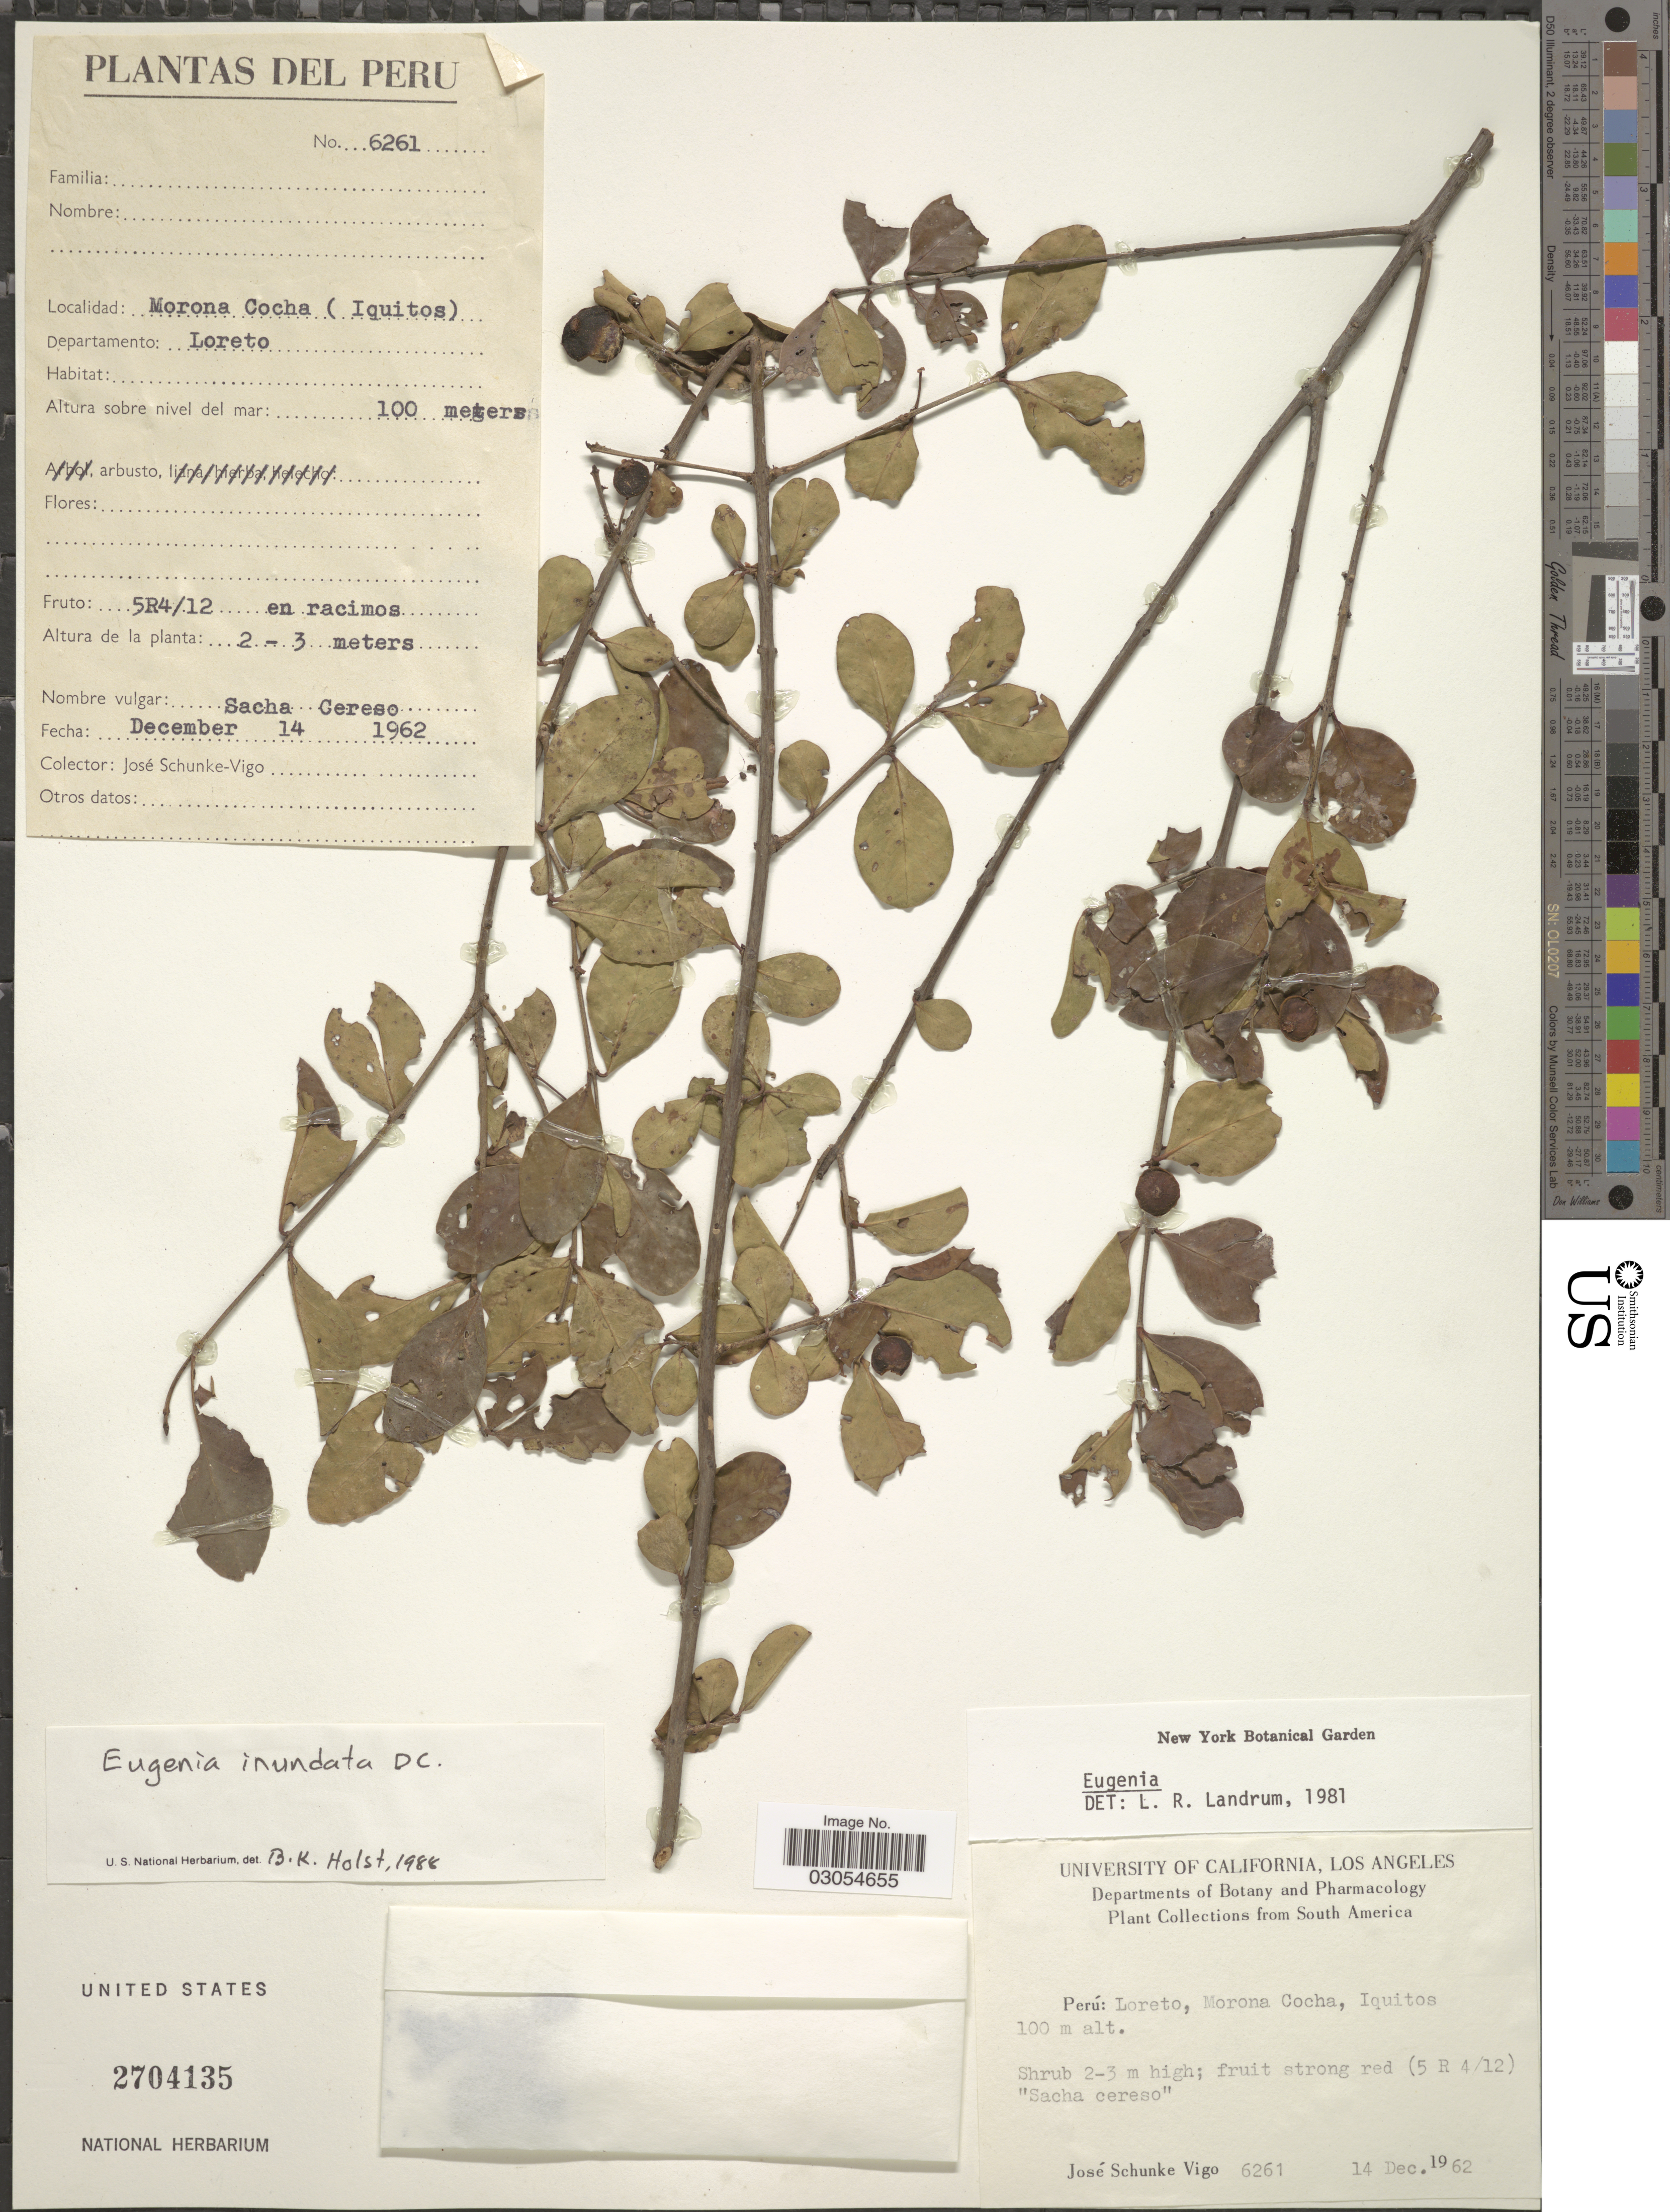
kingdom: Plantae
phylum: Tracheophyta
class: Magnoliopsida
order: Myrtales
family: Myrtaceae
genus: Eugenia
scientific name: Eugenia inundata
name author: DC.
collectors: J. Schunke Vigo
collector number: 6261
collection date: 1962-12-14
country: Peru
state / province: Loreto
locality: Morona Cocha, Iquitos. Departamento: Loreto.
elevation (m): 100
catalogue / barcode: US 2704135